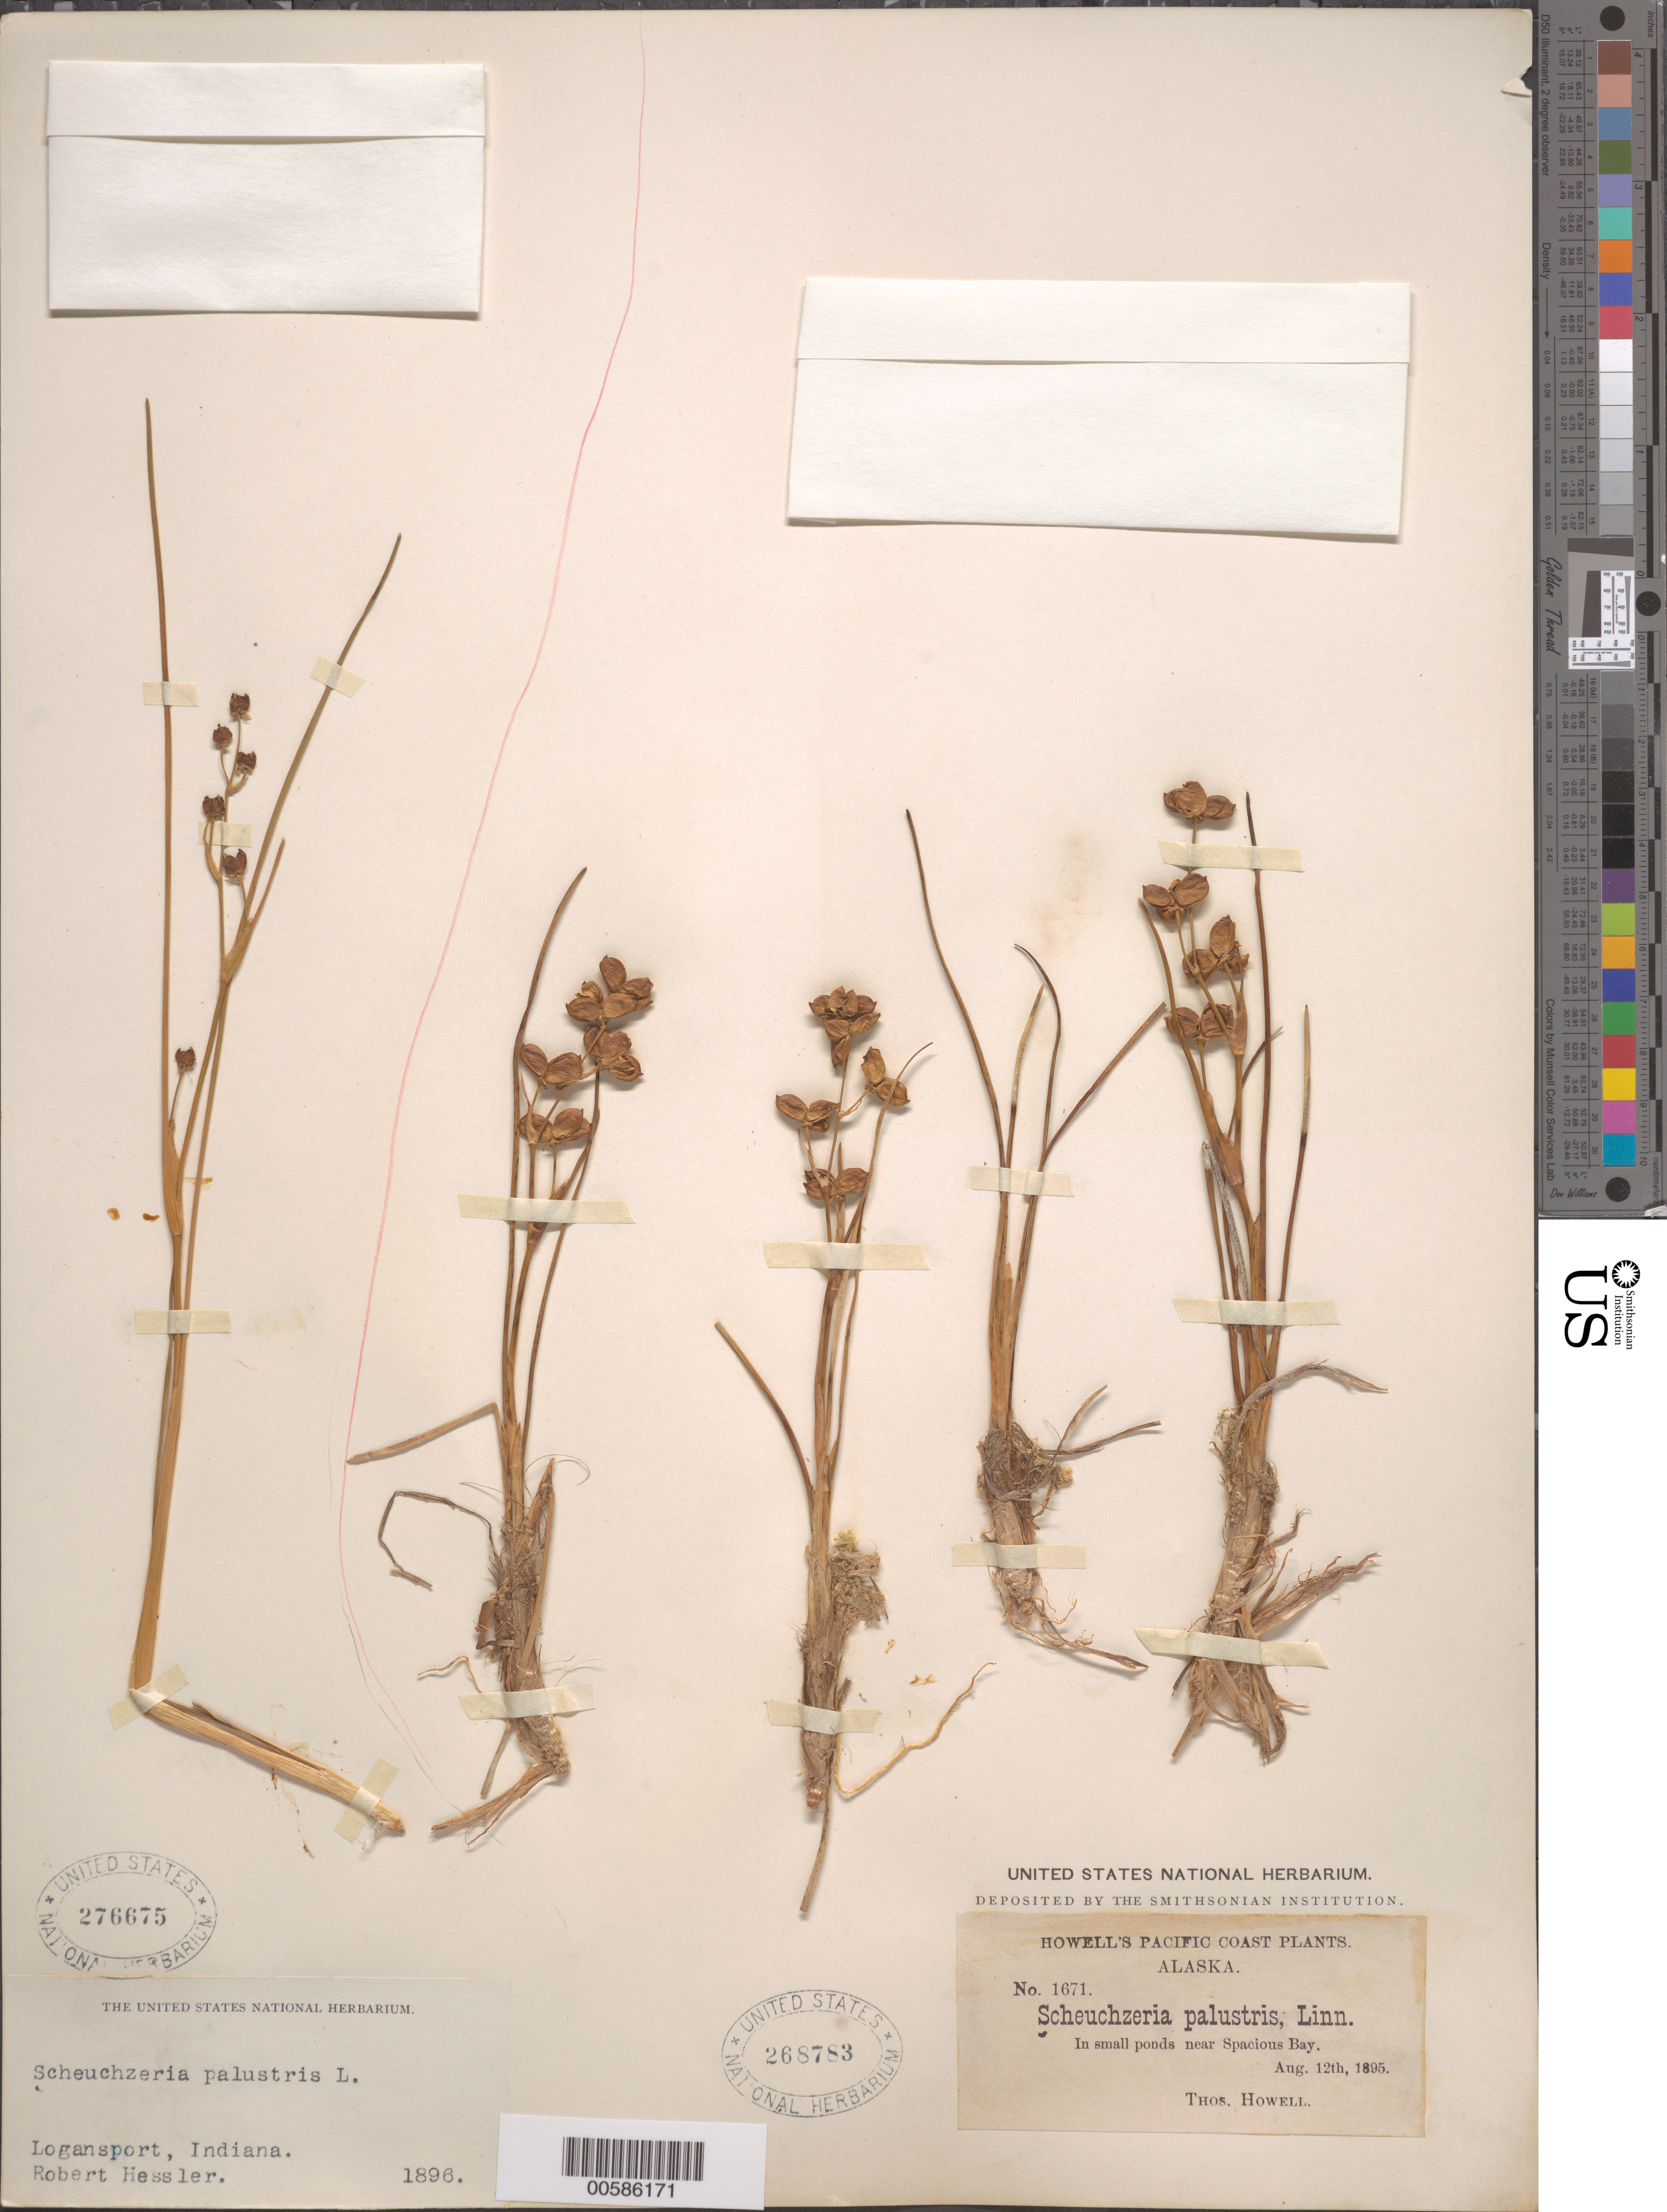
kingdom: Plantae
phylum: Tracheophyta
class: Liliopsida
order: Alismatales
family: Scheuchzeriaceae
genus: Scheuchzeria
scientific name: Scheuchzeria palustris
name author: L.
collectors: T. Howell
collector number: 1671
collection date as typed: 12 Aug 1895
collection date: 1895-08-12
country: United States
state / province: Alaska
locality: Near Spacious Bay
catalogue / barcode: US 268783